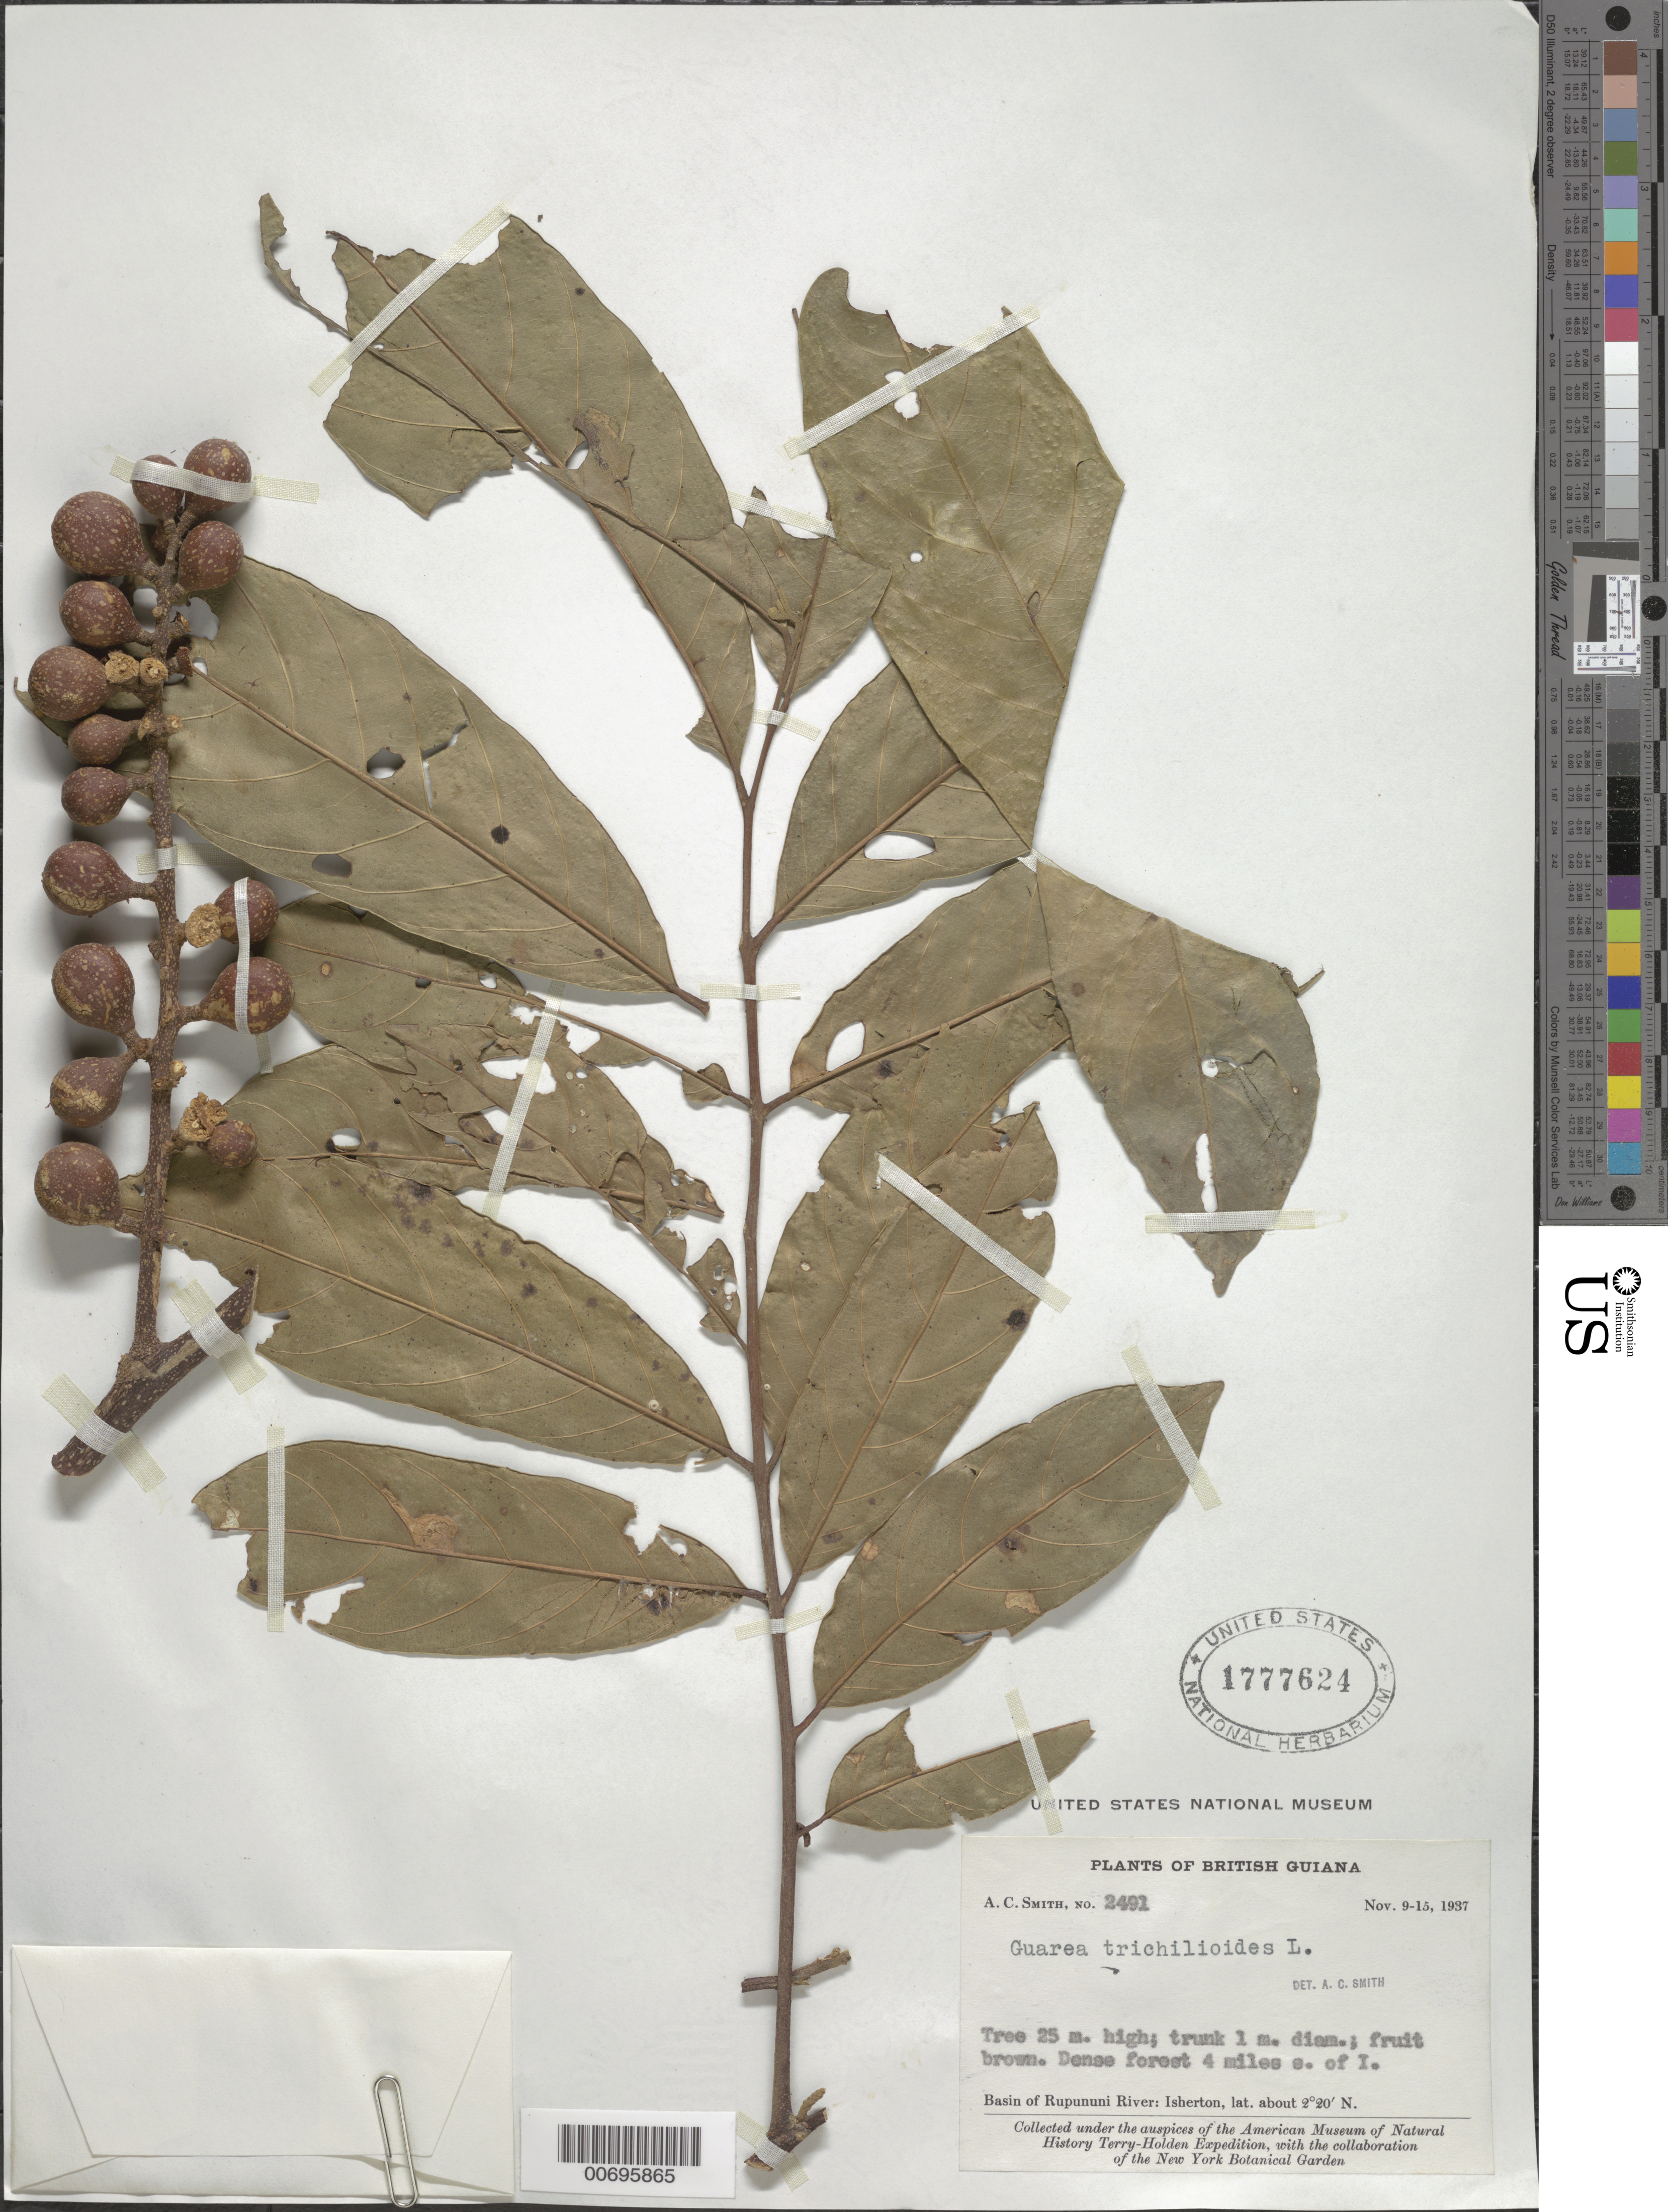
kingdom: Plantae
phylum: Tracheophyta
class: Magnoliopsida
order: Sapindales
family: Meliaceae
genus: Guarea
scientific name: Guarea trichilioides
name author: L.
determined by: Smith, A. C.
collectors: A. C. Smith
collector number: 2491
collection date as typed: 9-Nov-37 to 15-Nov-37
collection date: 1937-11-09/1937-11-15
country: Guyana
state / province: U. Takutu-U. Essequibo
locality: Isherton, 4 mi. S of, basin of Rupununi R.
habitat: Dense forest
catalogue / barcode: US 1777624